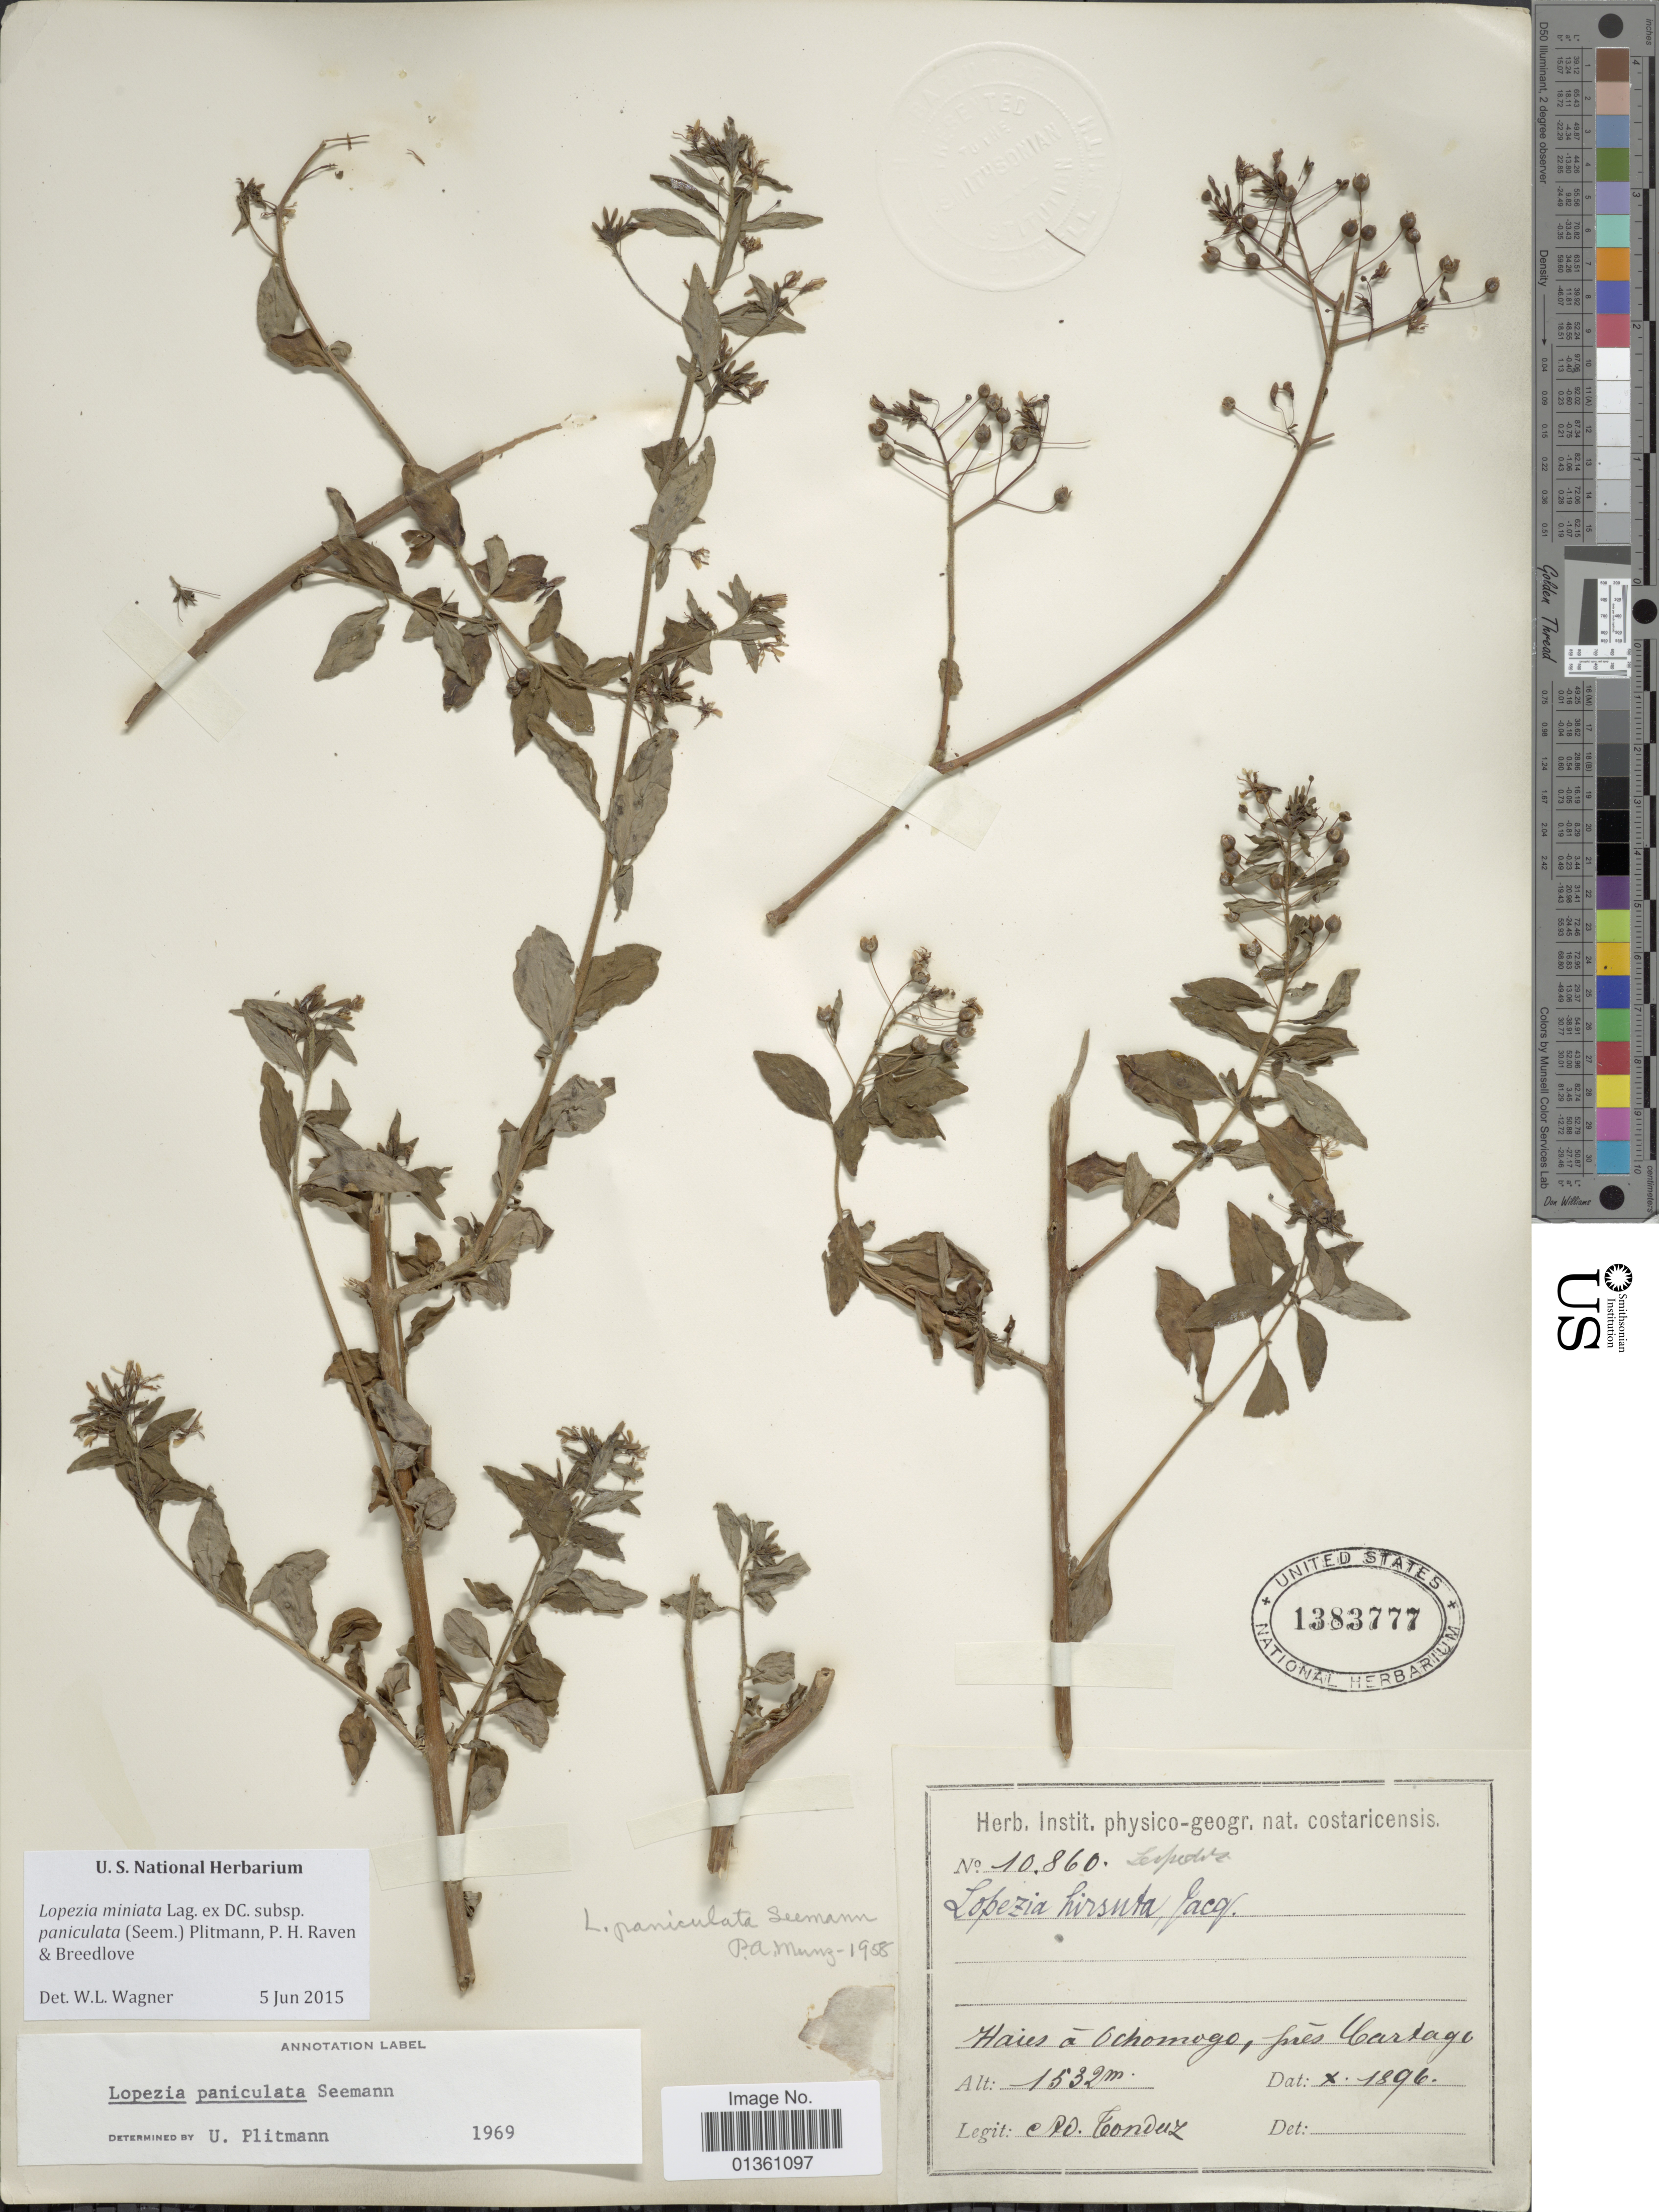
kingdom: Plantae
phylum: Tracheophyta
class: Magnoliopsida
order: Myrtales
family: Onagraceae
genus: Lopezia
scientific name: Lopezia miniata subsp. paniculata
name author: (Seem.) Plitmann et al.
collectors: A. Tonduz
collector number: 10860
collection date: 1896-10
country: Costa Rica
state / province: Cartago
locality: Haies á Ochomogo.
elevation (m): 1532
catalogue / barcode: US 1383777